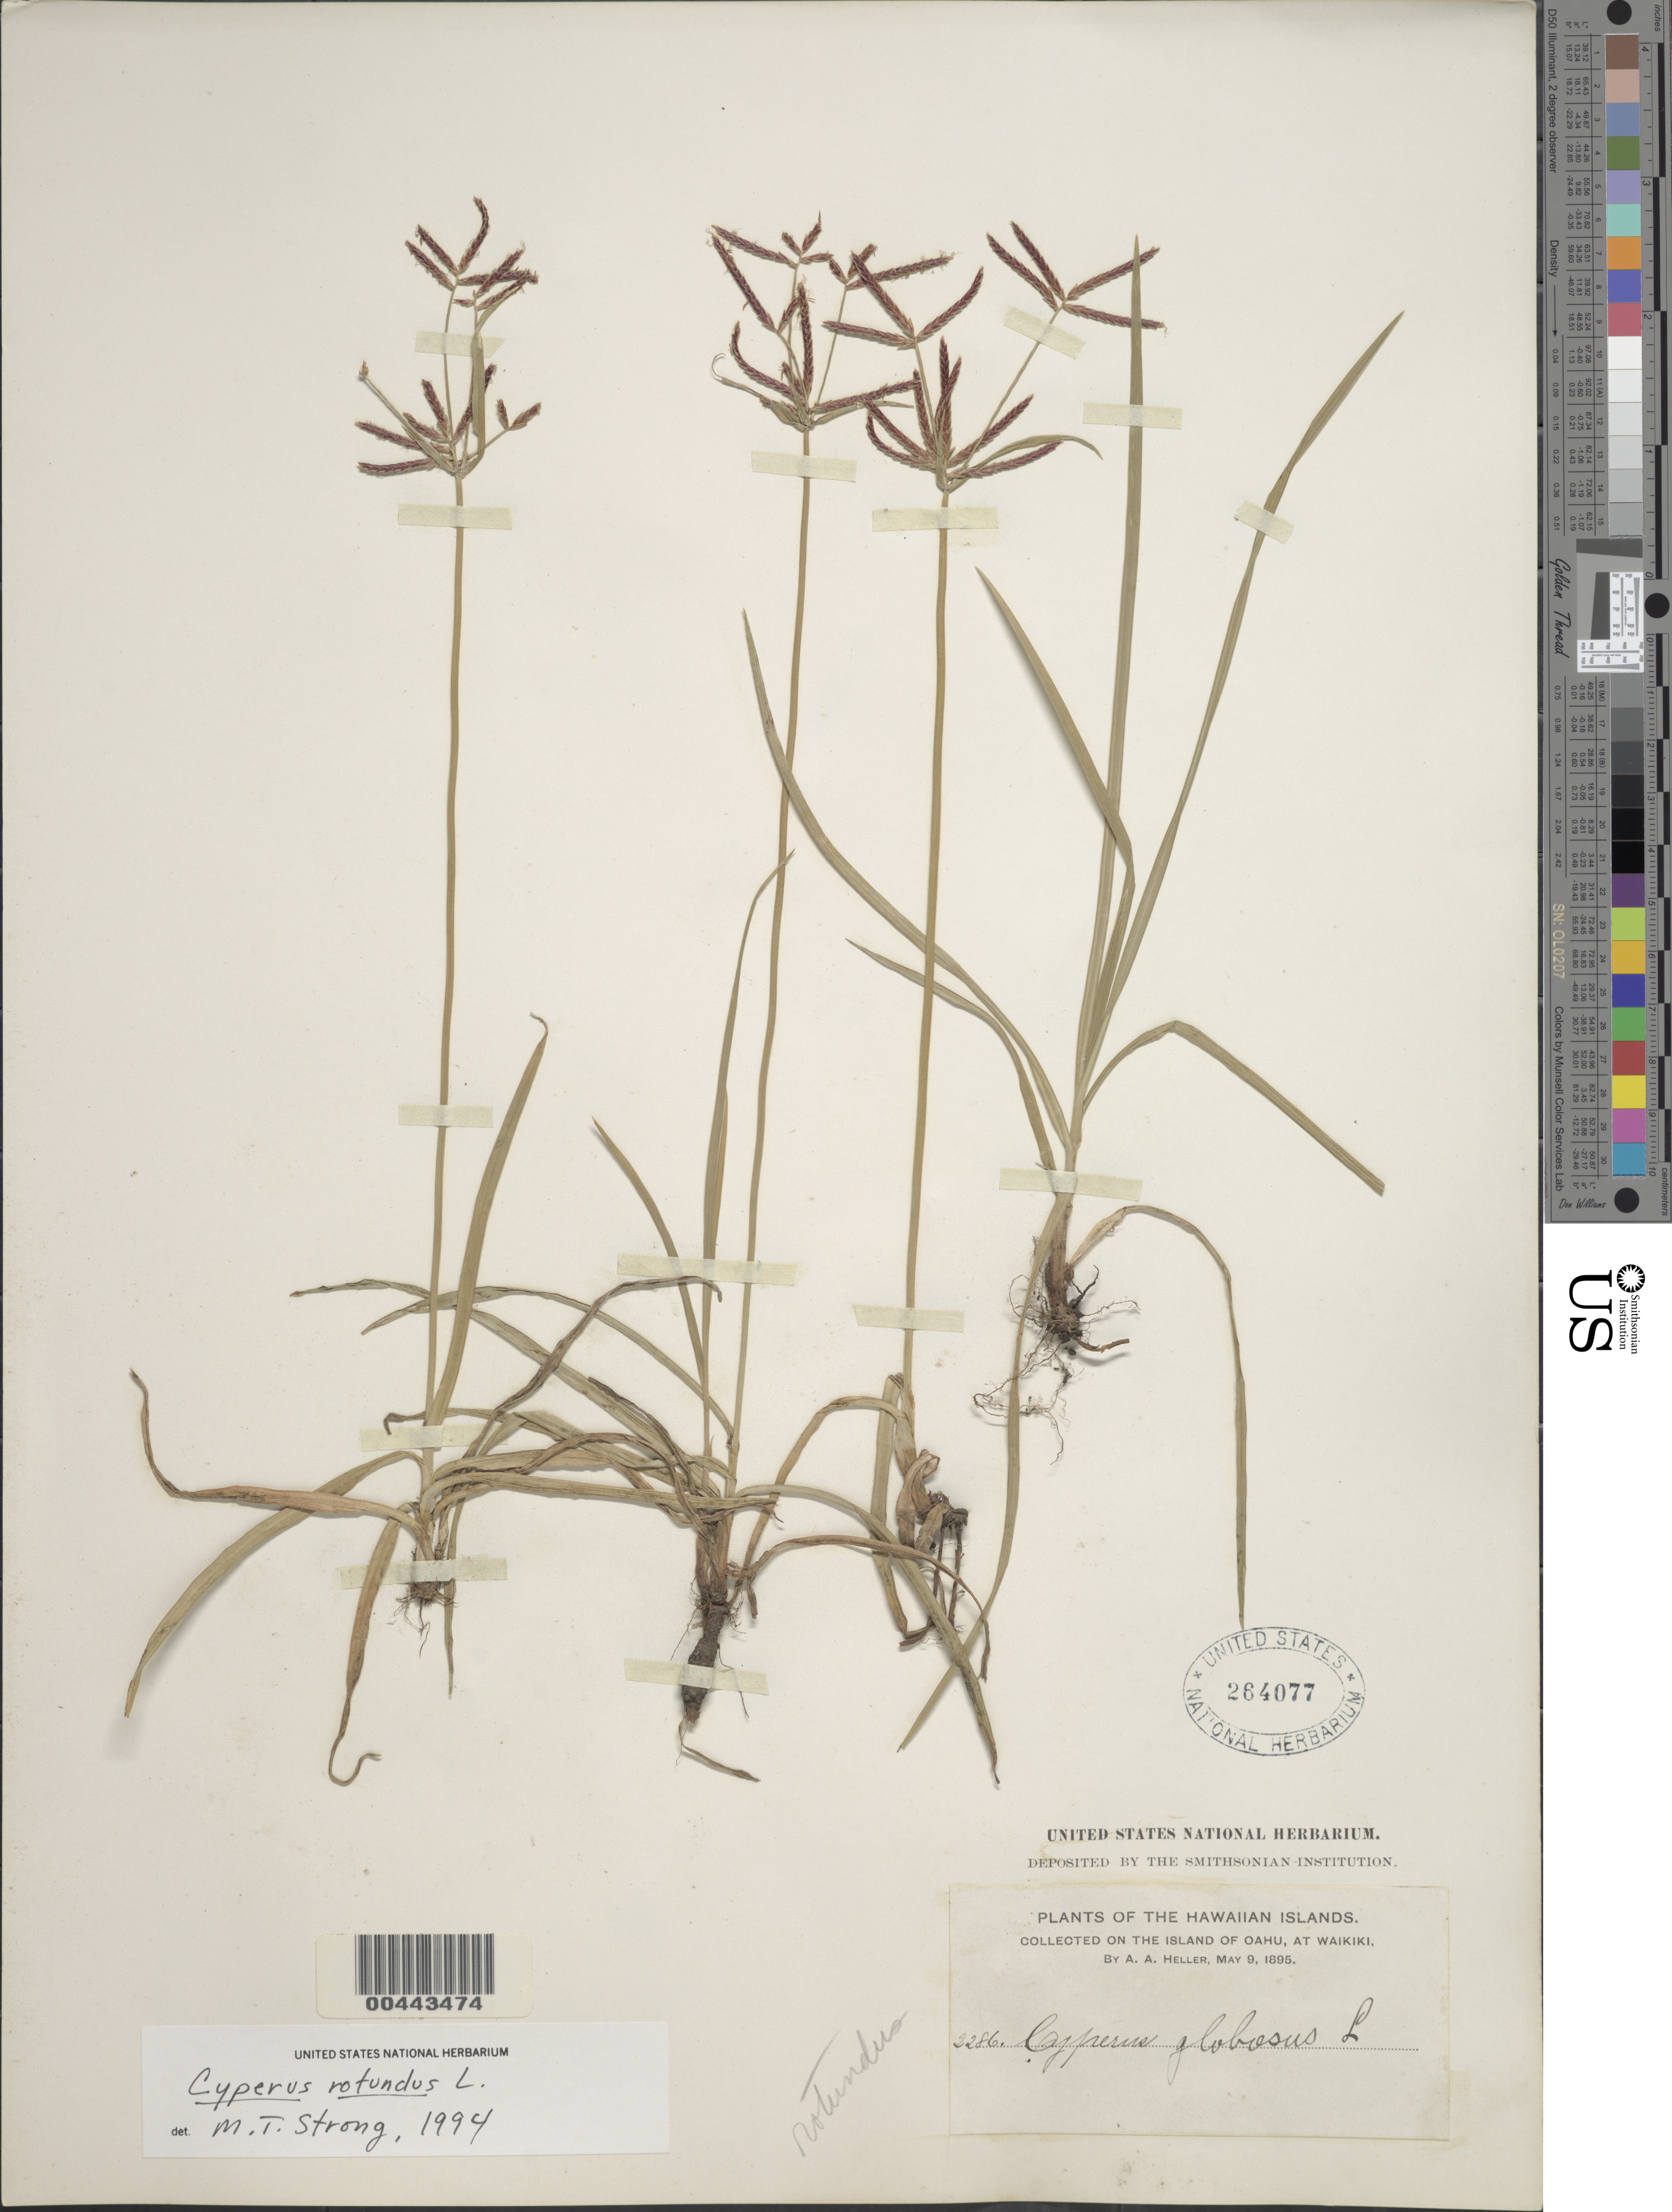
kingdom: Plantae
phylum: Tracheophyta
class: Liliopsida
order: Poales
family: Cyperaceae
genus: Cyperus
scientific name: Cyperus rotundus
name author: L.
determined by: Strong, M. T., (US), Smithsonian Institution - National Museum of Natural History (UNITED STATES)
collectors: A. A. Heller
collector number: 2286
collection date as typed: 9 May 1895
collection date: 1895-05-09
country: United States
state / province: Hawaii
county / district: Honolulu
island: Oahu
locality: Waikiki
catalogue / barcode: US 264077